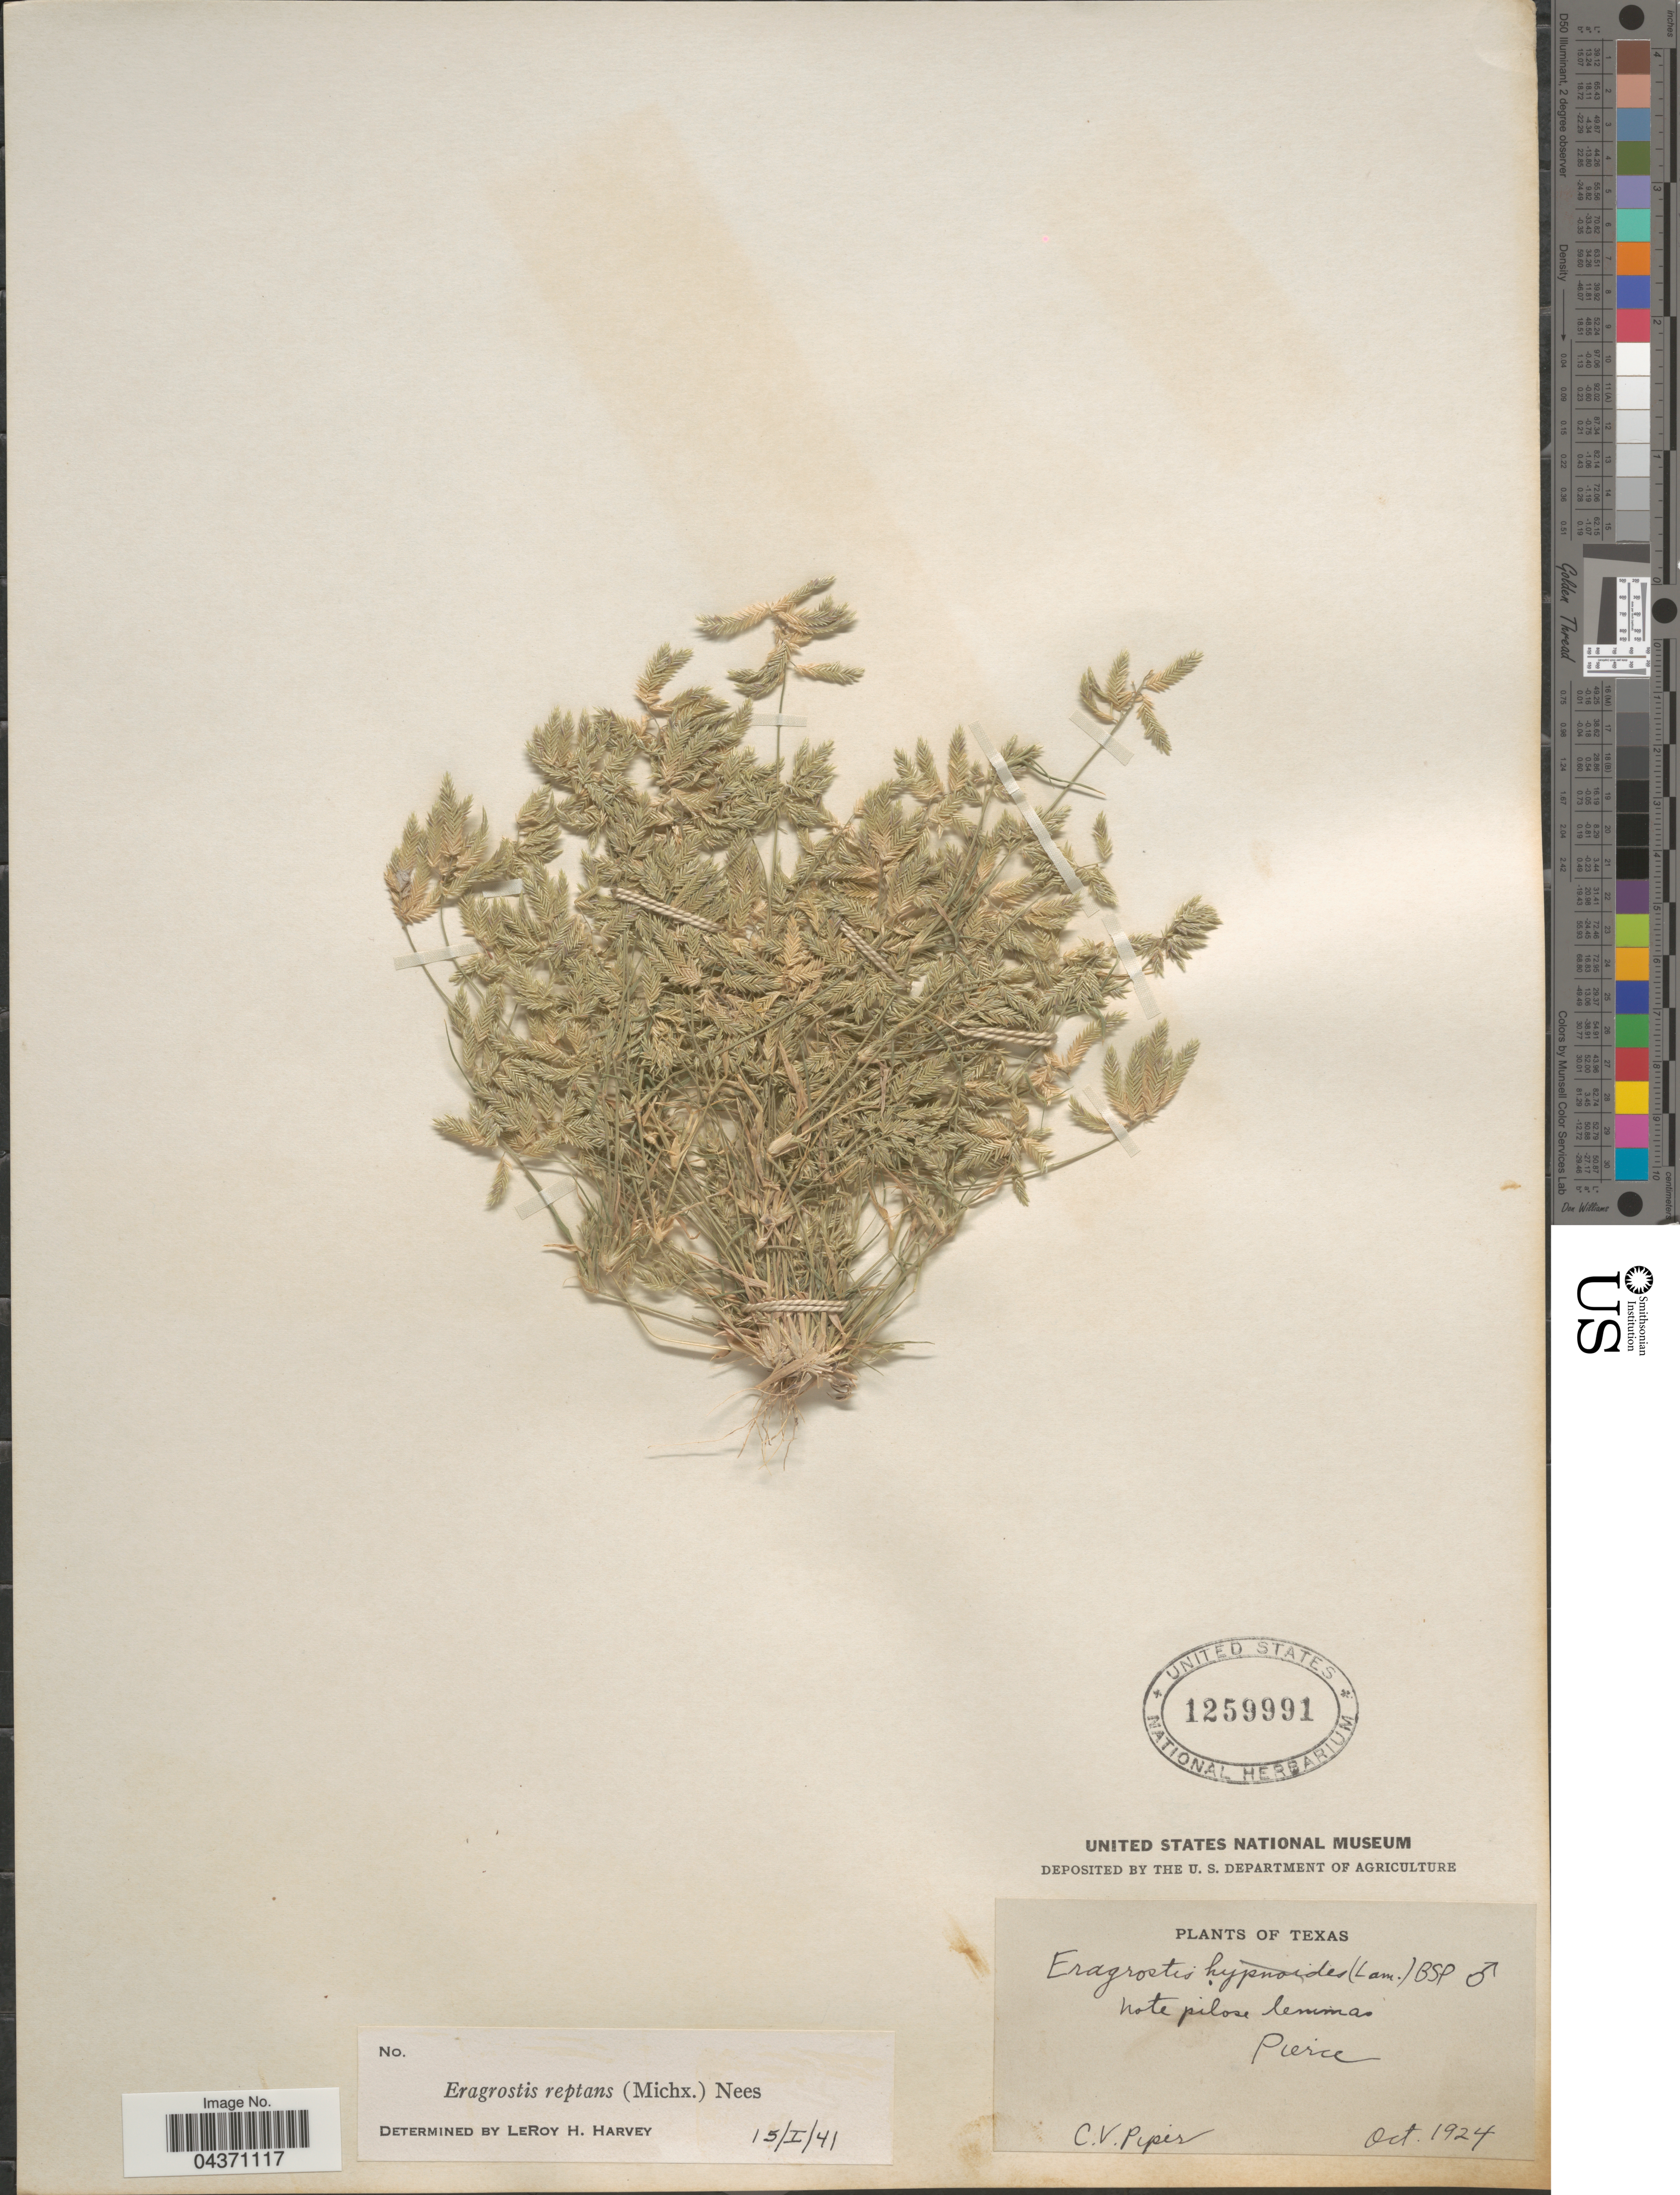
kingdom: Plantae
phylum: Tracheophyta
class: Liliopsida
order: Poales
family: Poaceae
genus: Eragrostis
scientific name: Eragrostis reptans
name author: (Michx.) Nees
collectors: C. V. Piper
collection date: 1924-10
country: United States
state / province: Texas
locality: Pierce.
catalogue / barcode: US 1259991